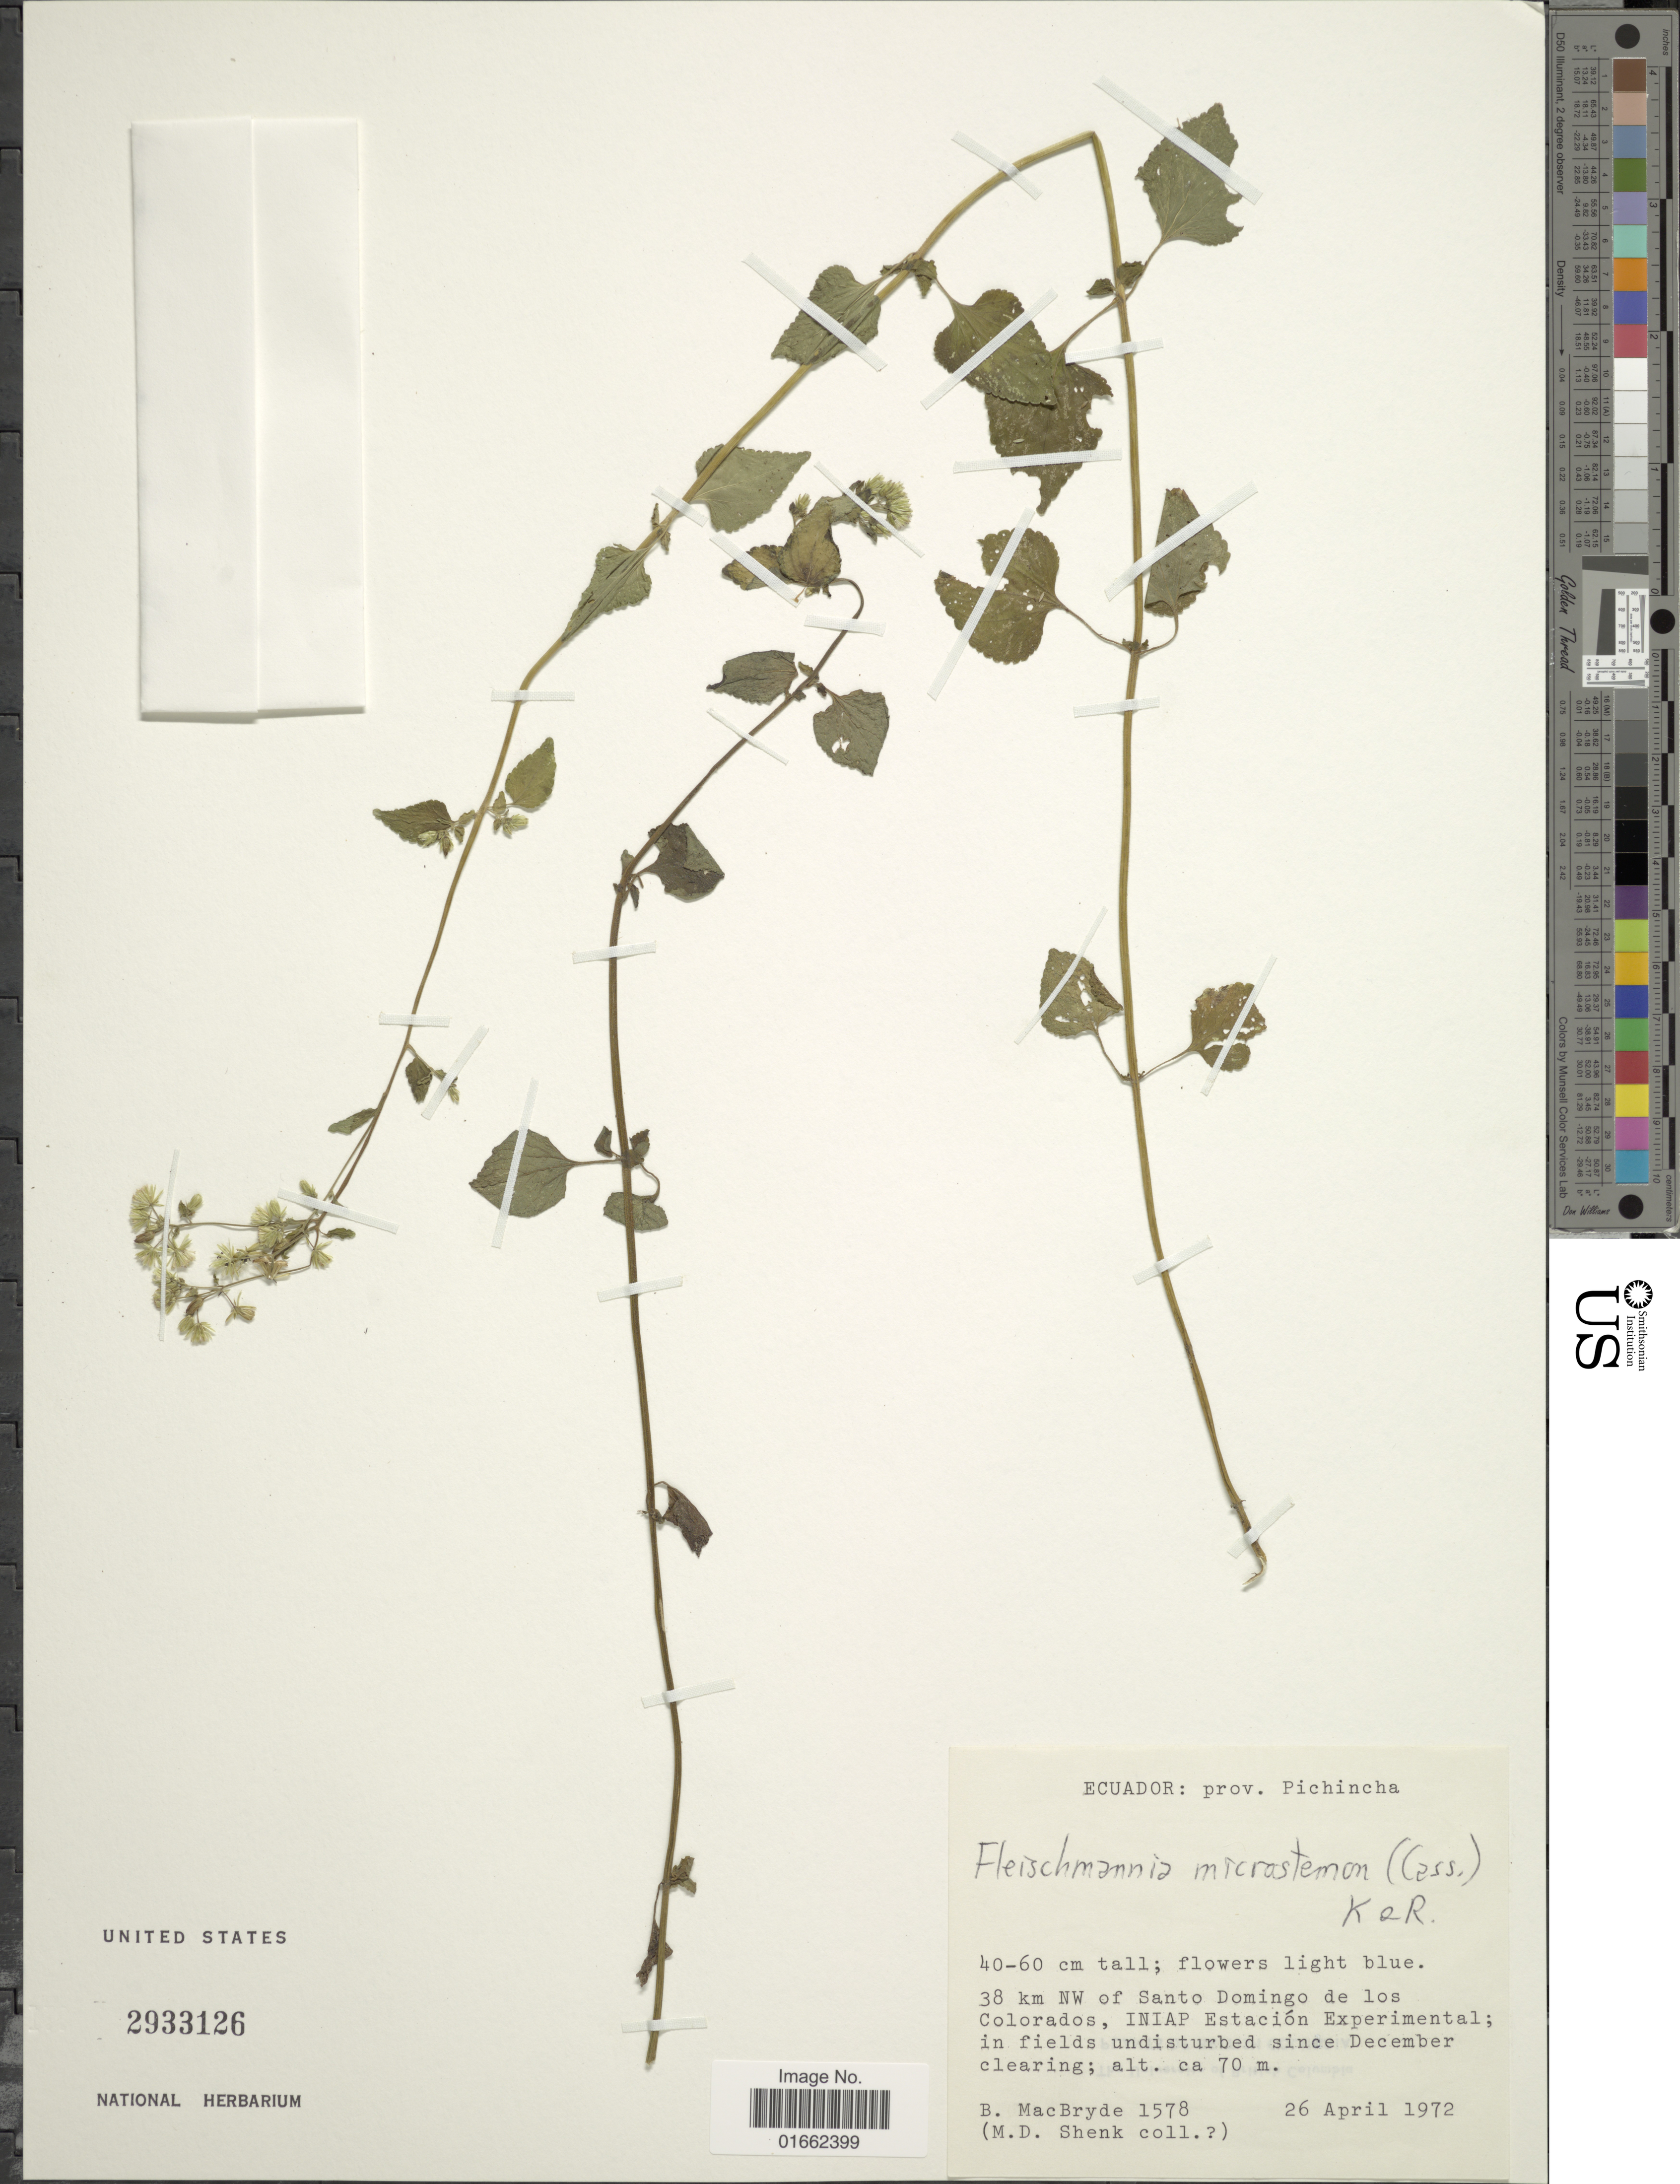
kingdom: Plantae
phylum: Tracheophyta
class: Magnoliopsida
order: Asterales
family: Asteraceae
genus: Fleischmannia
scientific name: Fleischmannia microstemon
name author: (Cass.) R.M. King & H. Rob.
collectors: M. Shenk & B. MacBryde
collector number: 1578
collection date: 1972-04-26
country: Ecuador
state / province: Pichincha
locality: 38 km NW of Santo Domingo de los Colorados, INIAP Estación Experimental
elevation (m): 70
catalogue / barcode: US 2933126